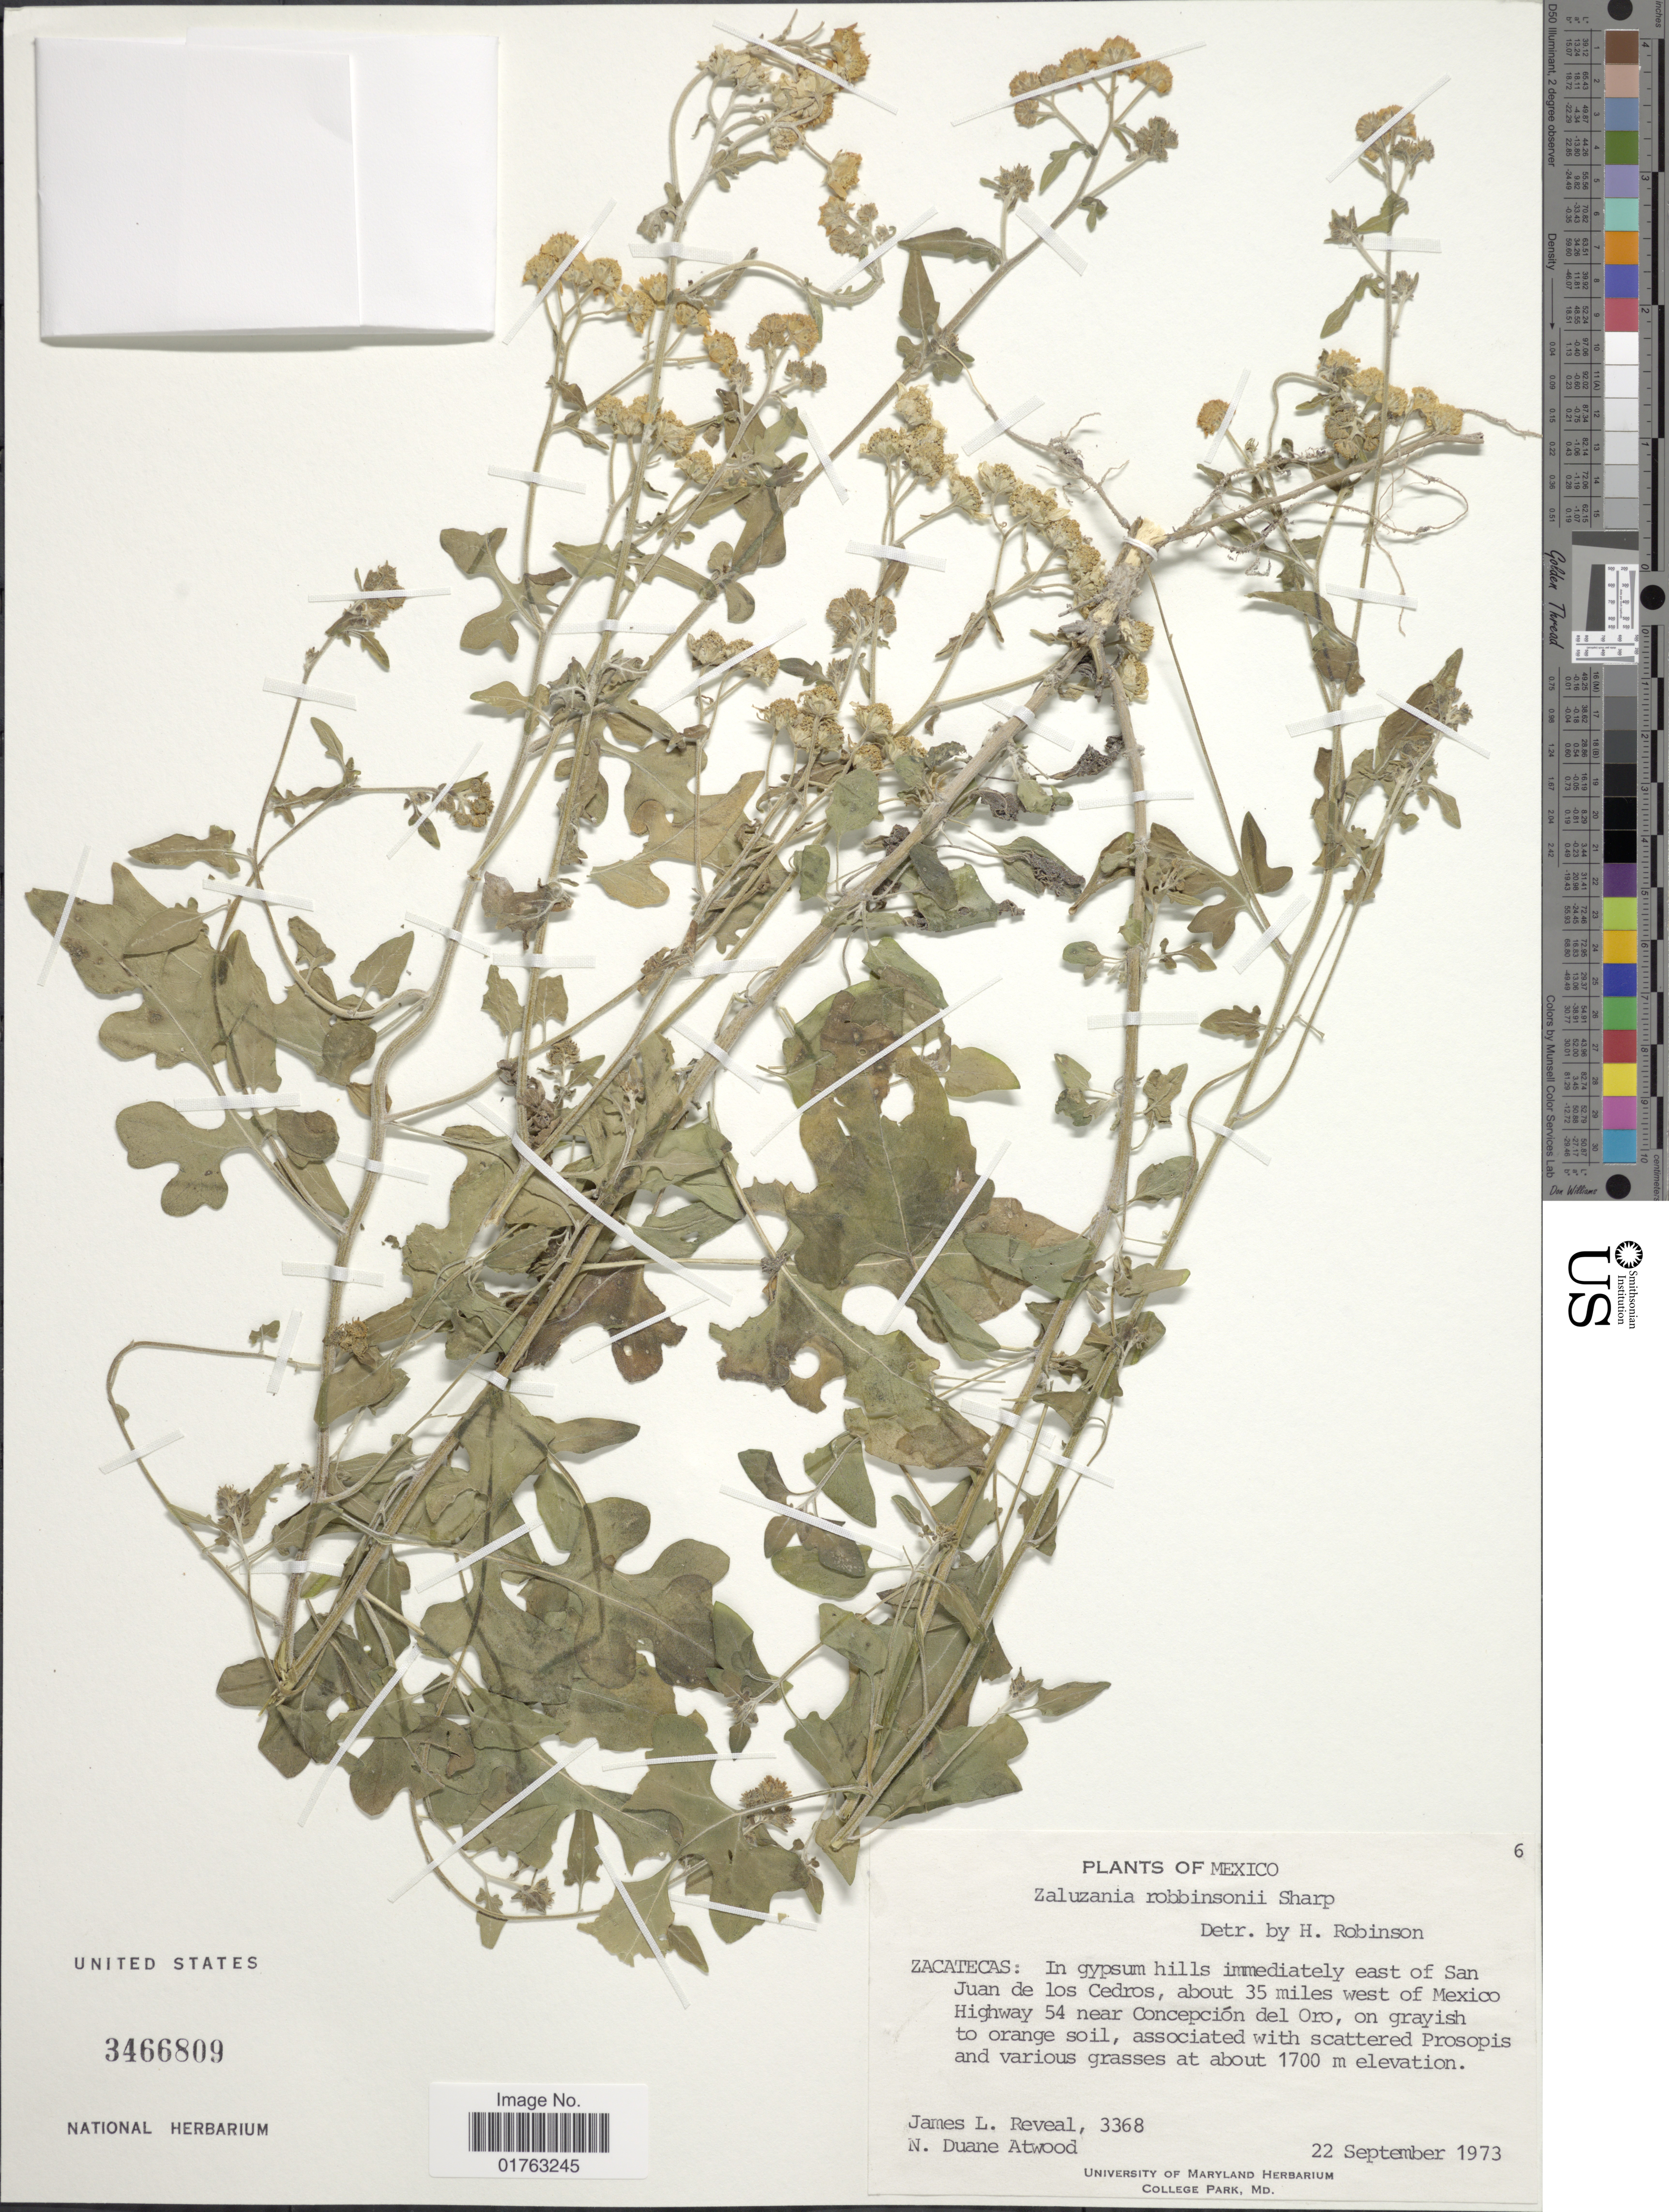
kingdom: Plantae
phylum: Tracheophyta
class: Magnoliopsida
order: Asterales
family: Asteraceae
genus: Zaluzania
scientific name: Zaluzania triloba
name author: (Ortega) Pers.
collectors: J. L. Reveal & N. Atwood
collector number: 3368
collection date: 1973-09-22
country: Mexico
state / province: Zacatecas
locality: In gypsum hills immediately east of San Juan de Los Cedros, about 35 miles west of Mexico Highway 54, near Concepcion del oro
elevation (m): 1700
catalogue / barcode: US 3466809